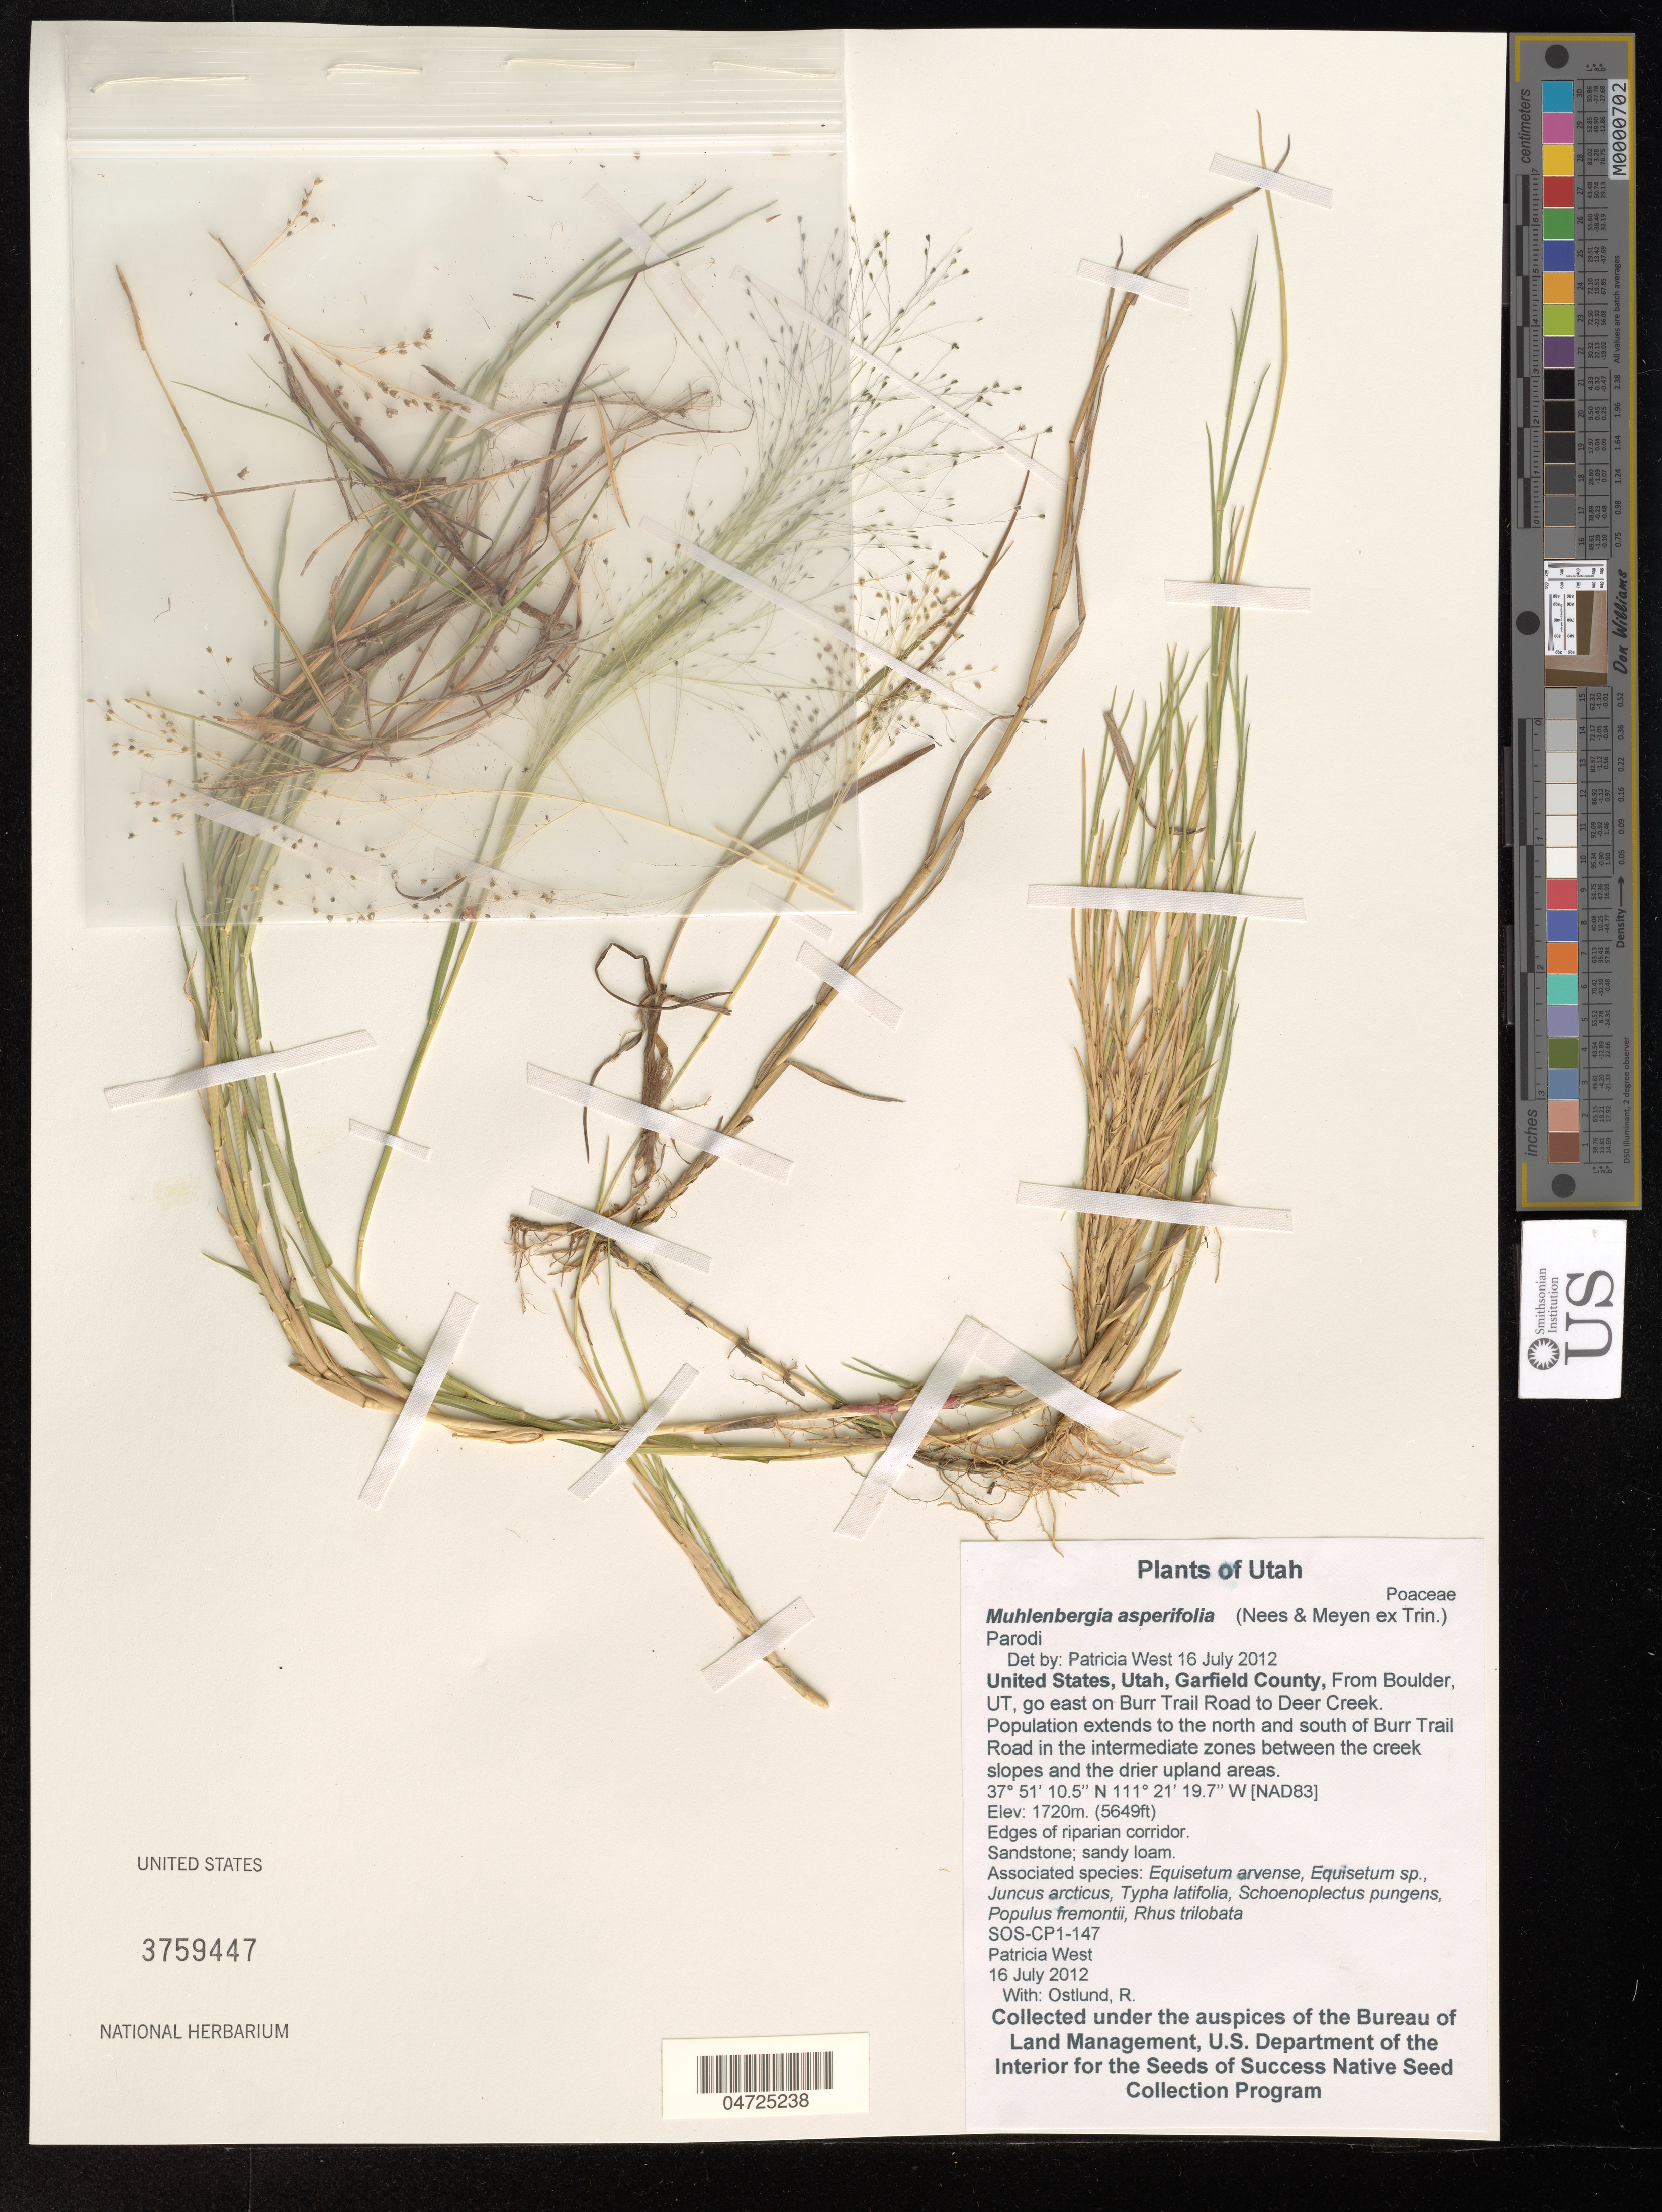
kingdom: Plantae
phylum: Tracheophyta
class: Liliopsida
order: Poales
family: Poaceae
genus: Muhlenbergia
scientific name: Muhlenbergia asperifolia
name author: (Nees & Meyen ex Trin.) Parodi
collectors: P. West & R. Ostlund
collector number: SOS-CP1-147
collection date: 2012-07-16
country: United States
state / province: Utah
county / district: Garfield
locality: Garfield County, From Boulder, UT, go east on Burr Trail Road to Deer Creek. Population extends to the north and south of Burr Trail Road in the intermediate zones between the creek slopes and the drier upland areas. [NAD83].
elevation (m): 1720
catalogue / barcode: US 3759447